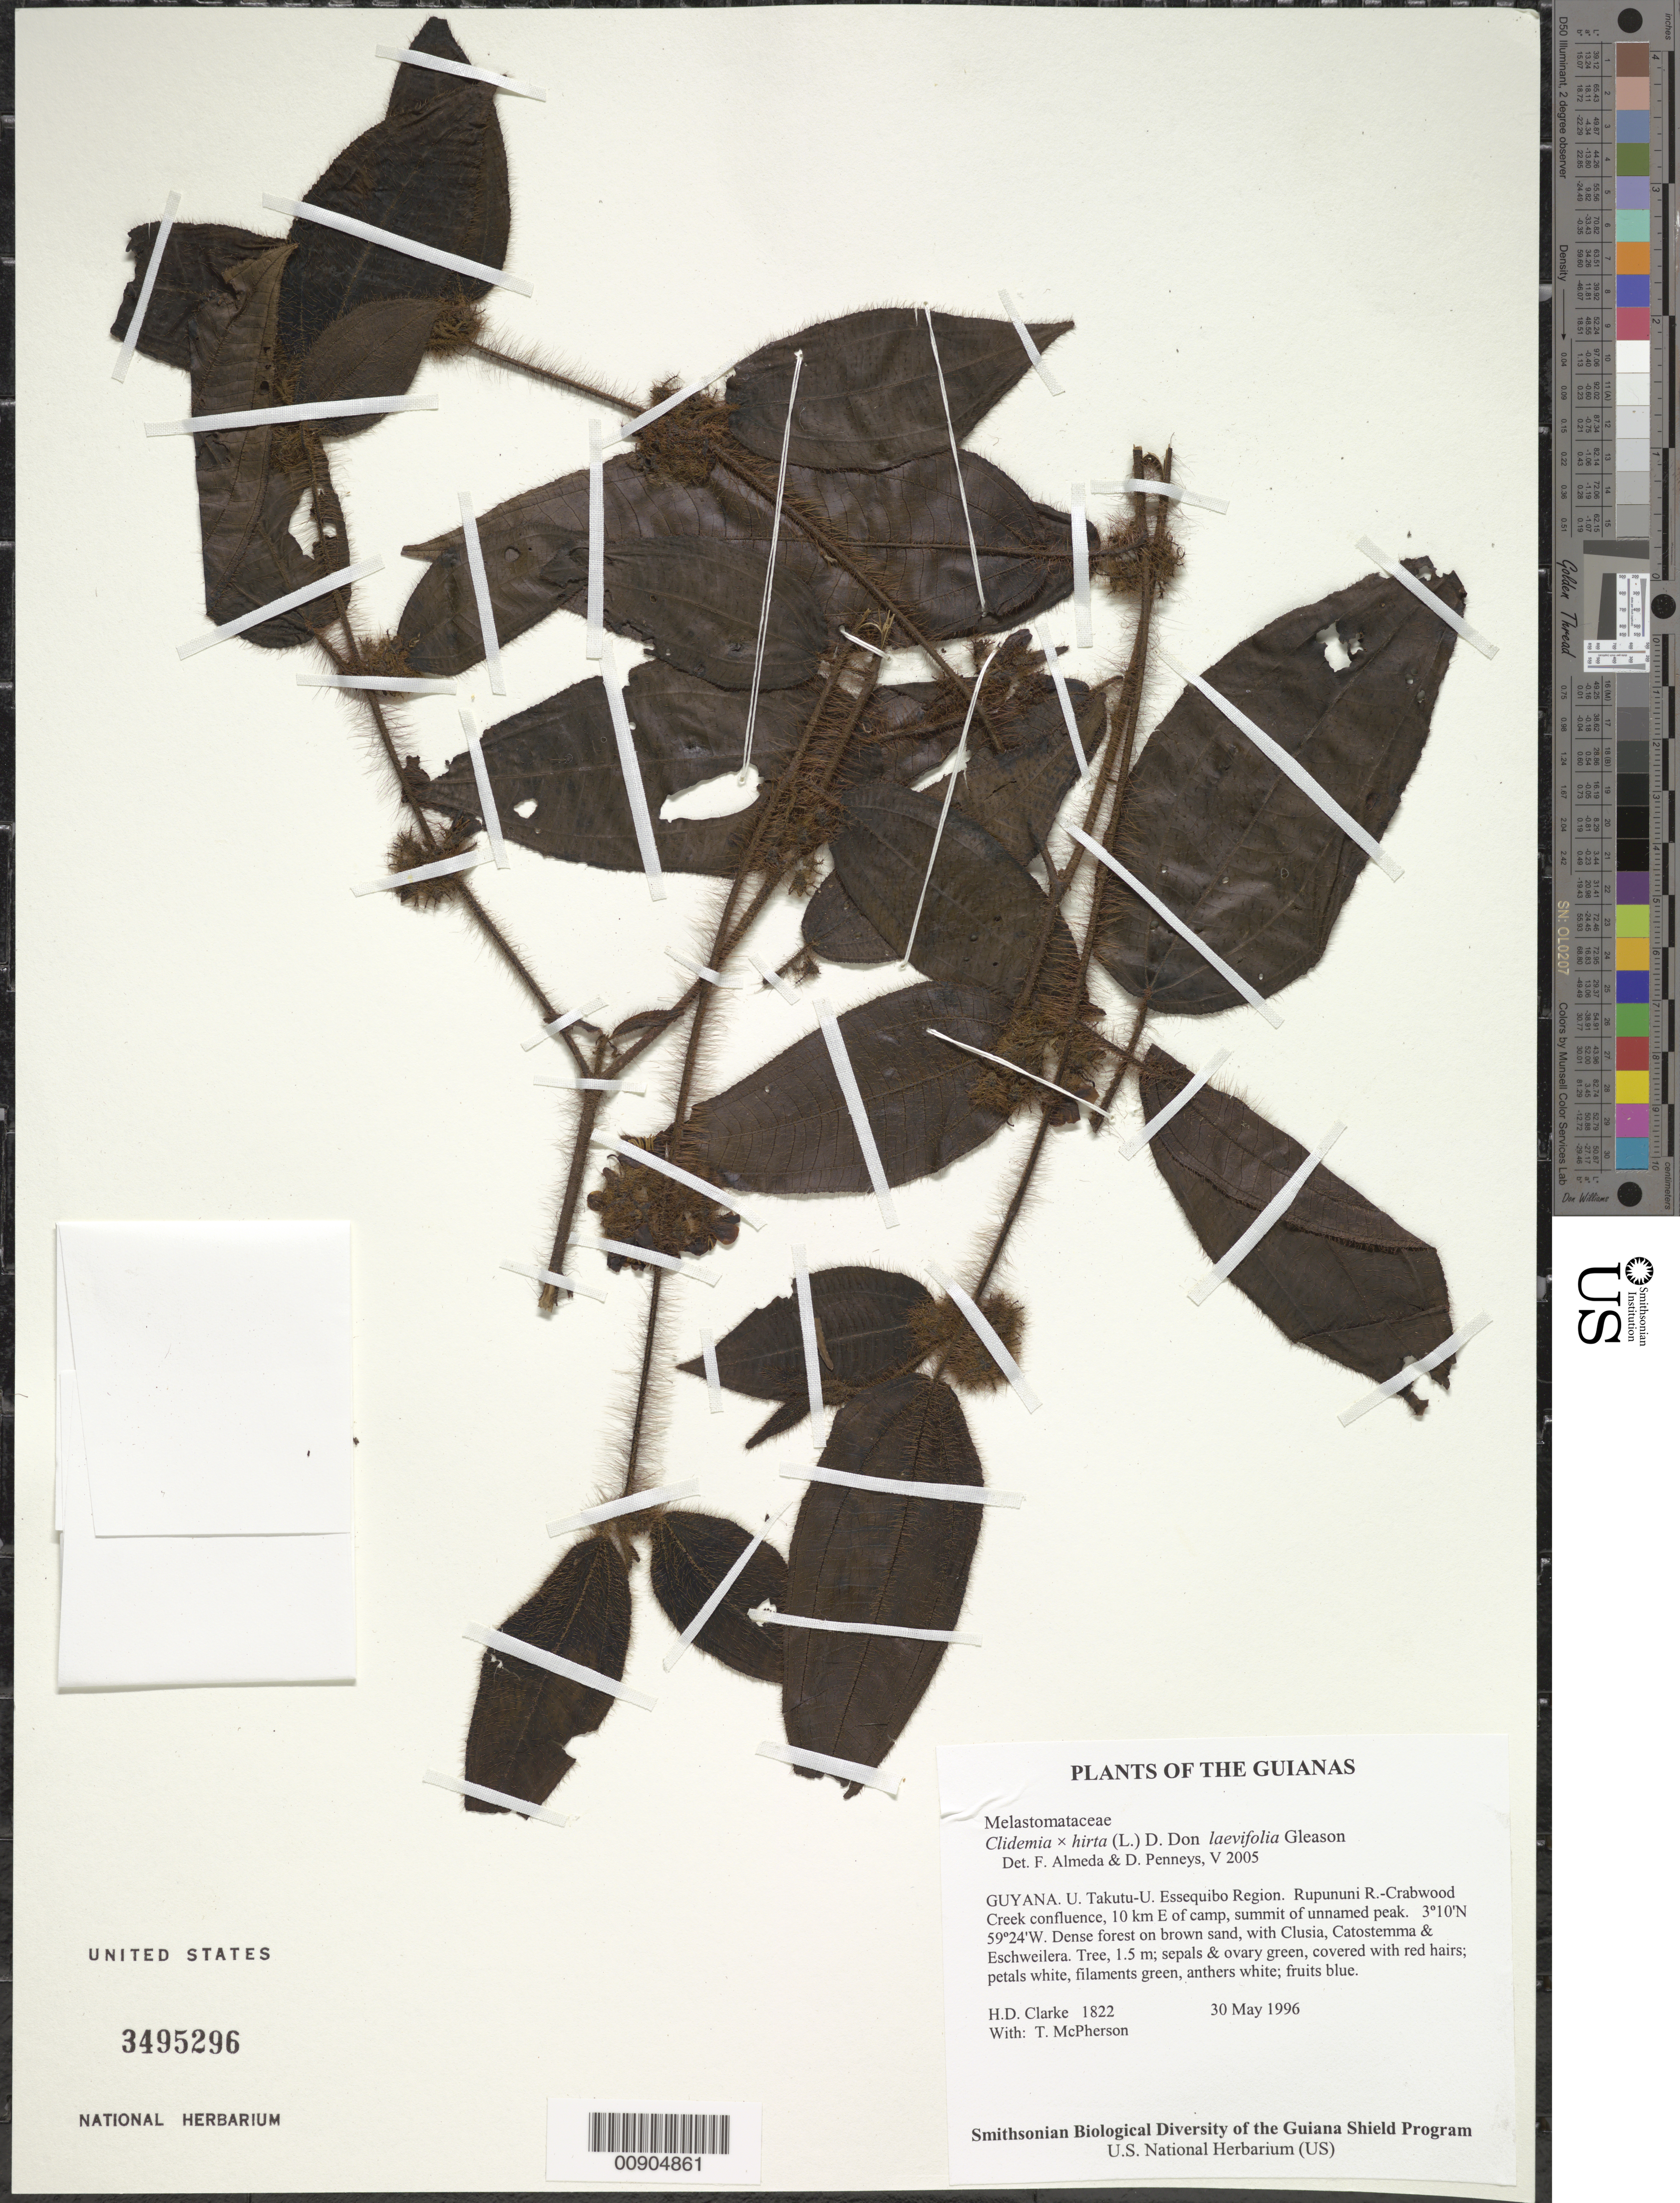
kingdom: Plantae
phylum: Tracheophyta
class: Magnoliopsida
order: Myrtales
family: Melastomataceae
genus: Clidemia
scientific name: Clidemia hirta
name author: (L.) D. Don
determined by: Almeda, F.; Penneys, D. S.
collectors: H. D. Clarke & T. McPherson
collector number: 1822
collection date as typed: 30 May 1996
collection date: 1996-05-30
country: Guyana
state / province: U. Takutu-U. Essequibo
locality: Rupununi R.-Crabwood Creek confluence, 10 km E of camp, summit of unnamed peak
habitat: Dense forest on brown sand, with Clusia, Catostemma & Eschweilera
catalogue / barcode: US 3495296